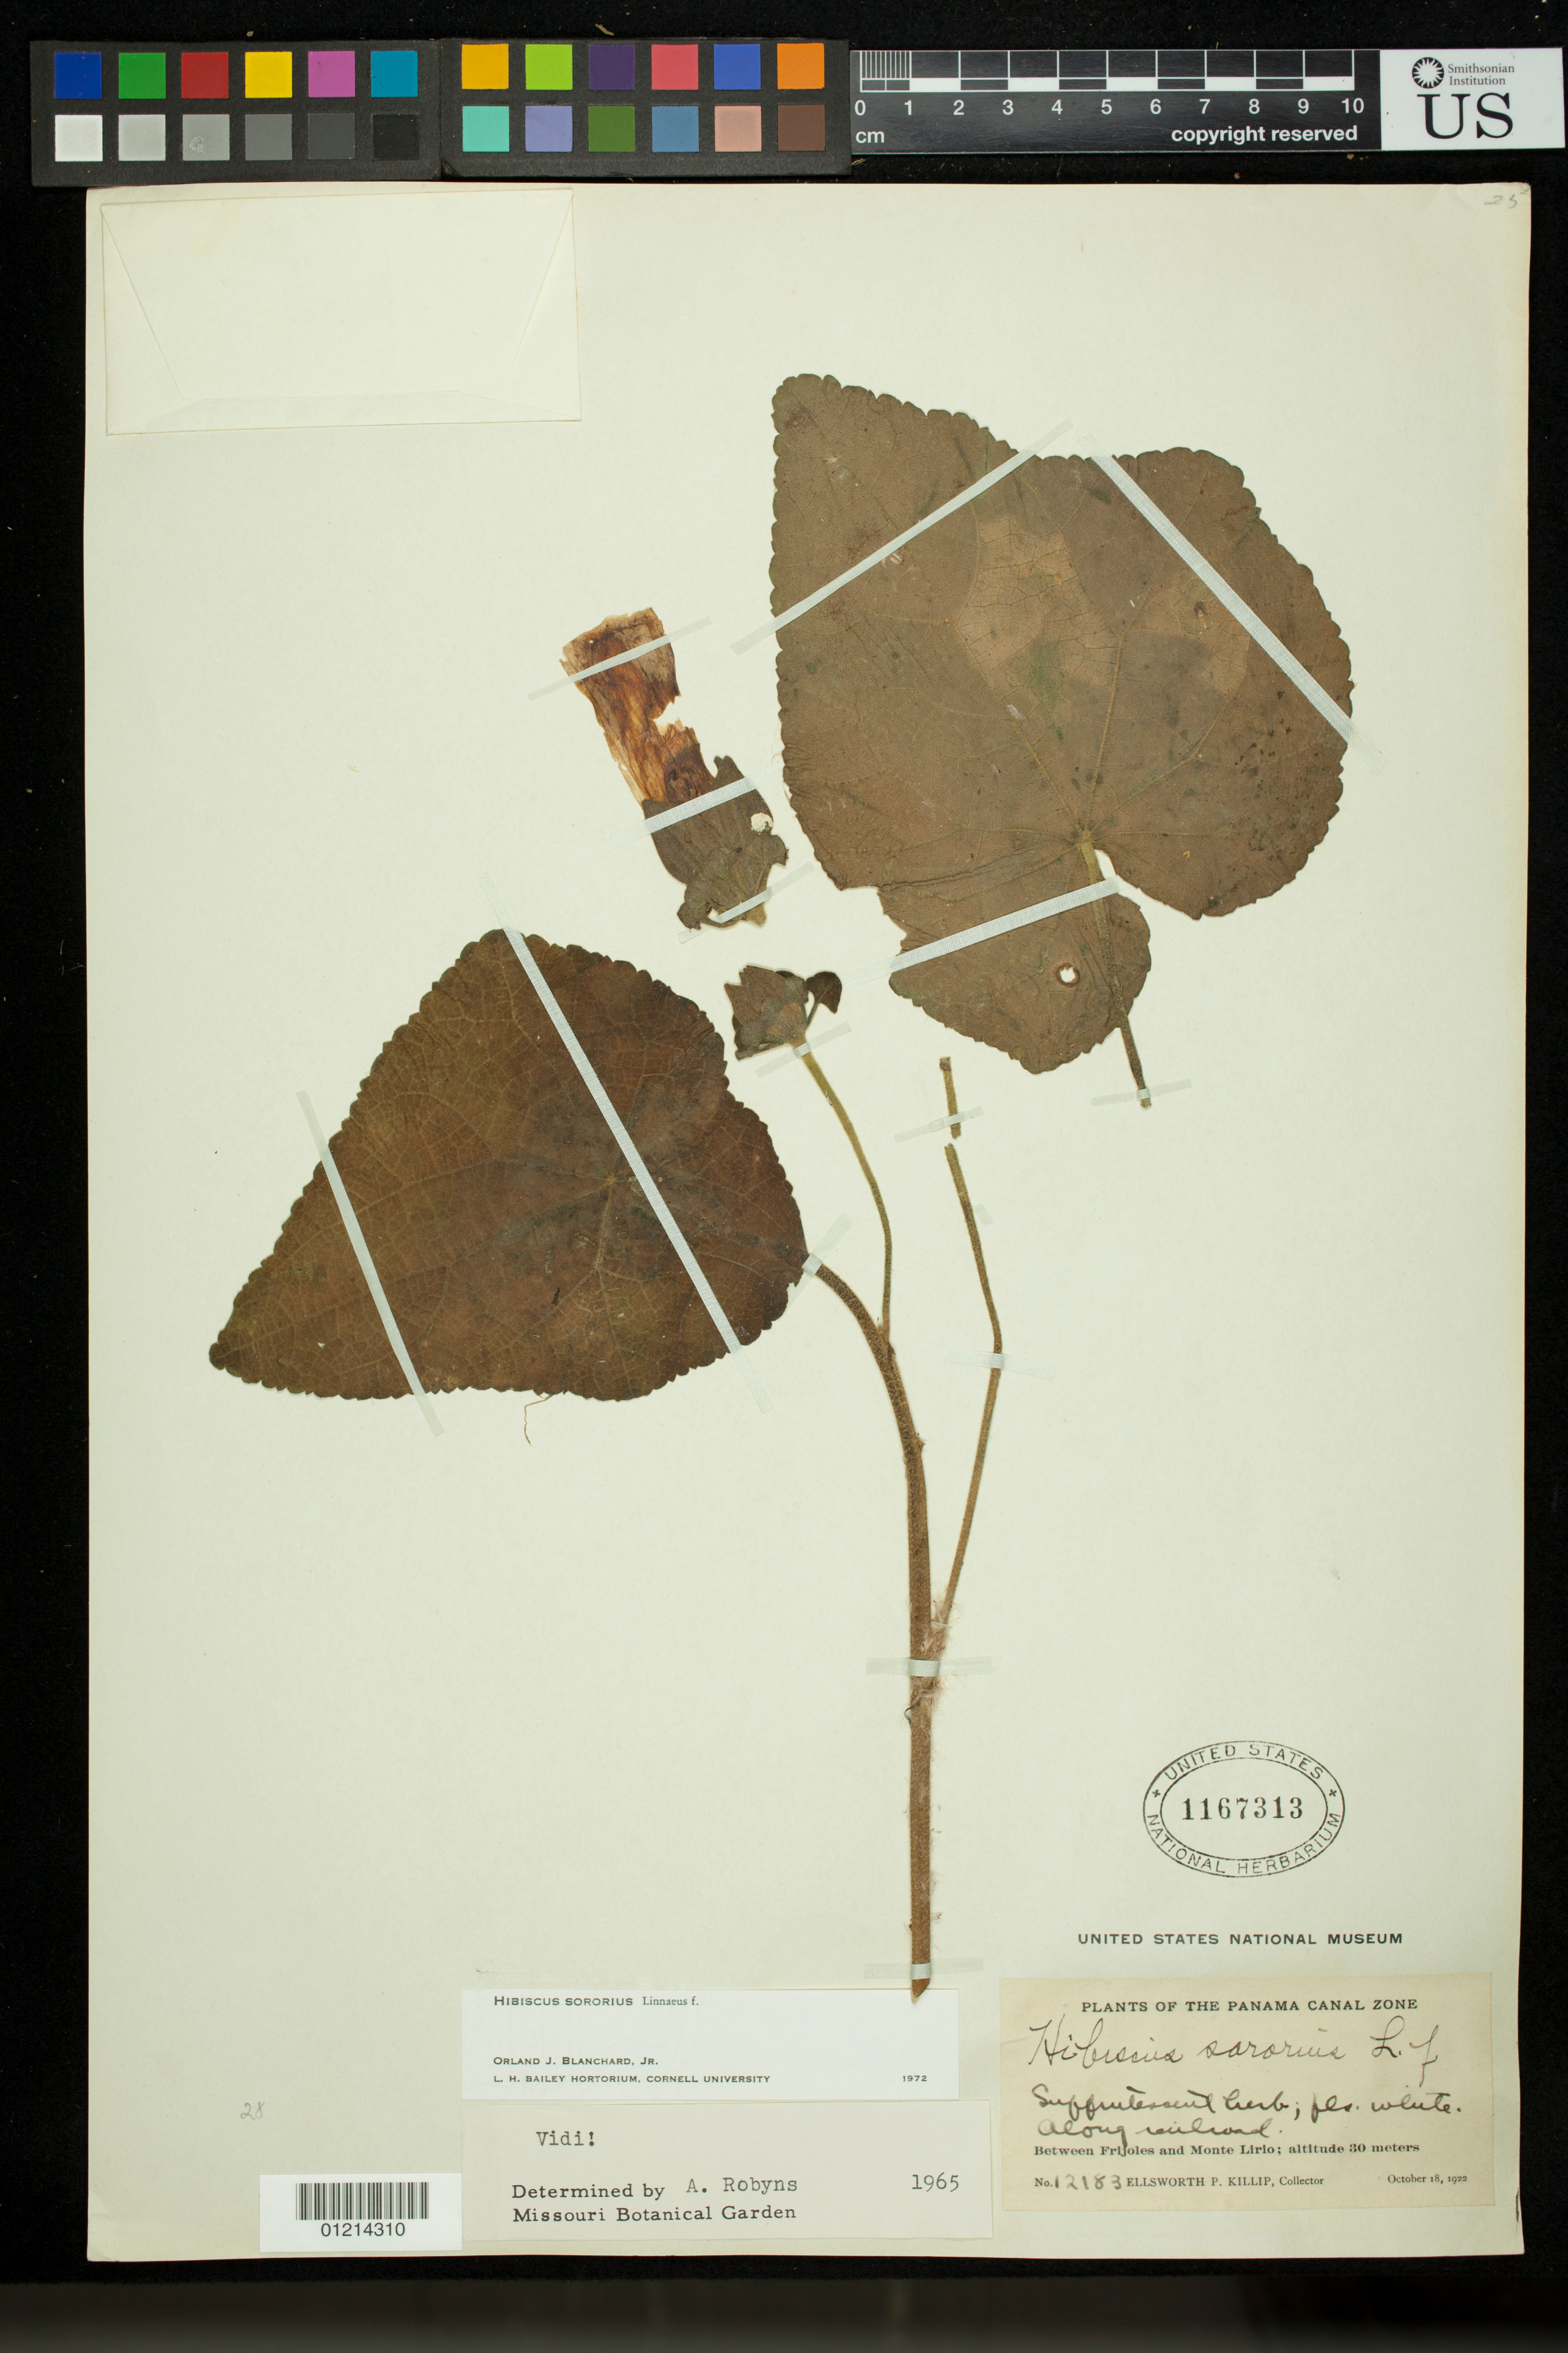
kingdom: Plantae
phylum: Tracheophyta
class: Magnoliopsida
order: Malvales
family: Malvaceae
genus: Hibiscus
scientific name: Hibiscus sororius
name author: L.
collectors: E. P. Killip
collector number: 12183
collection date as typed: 10/18/1922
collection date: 1922-10-18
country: Panama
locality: Between Frijoles and Monte Lirio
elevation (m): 30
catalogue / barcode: US 1167313